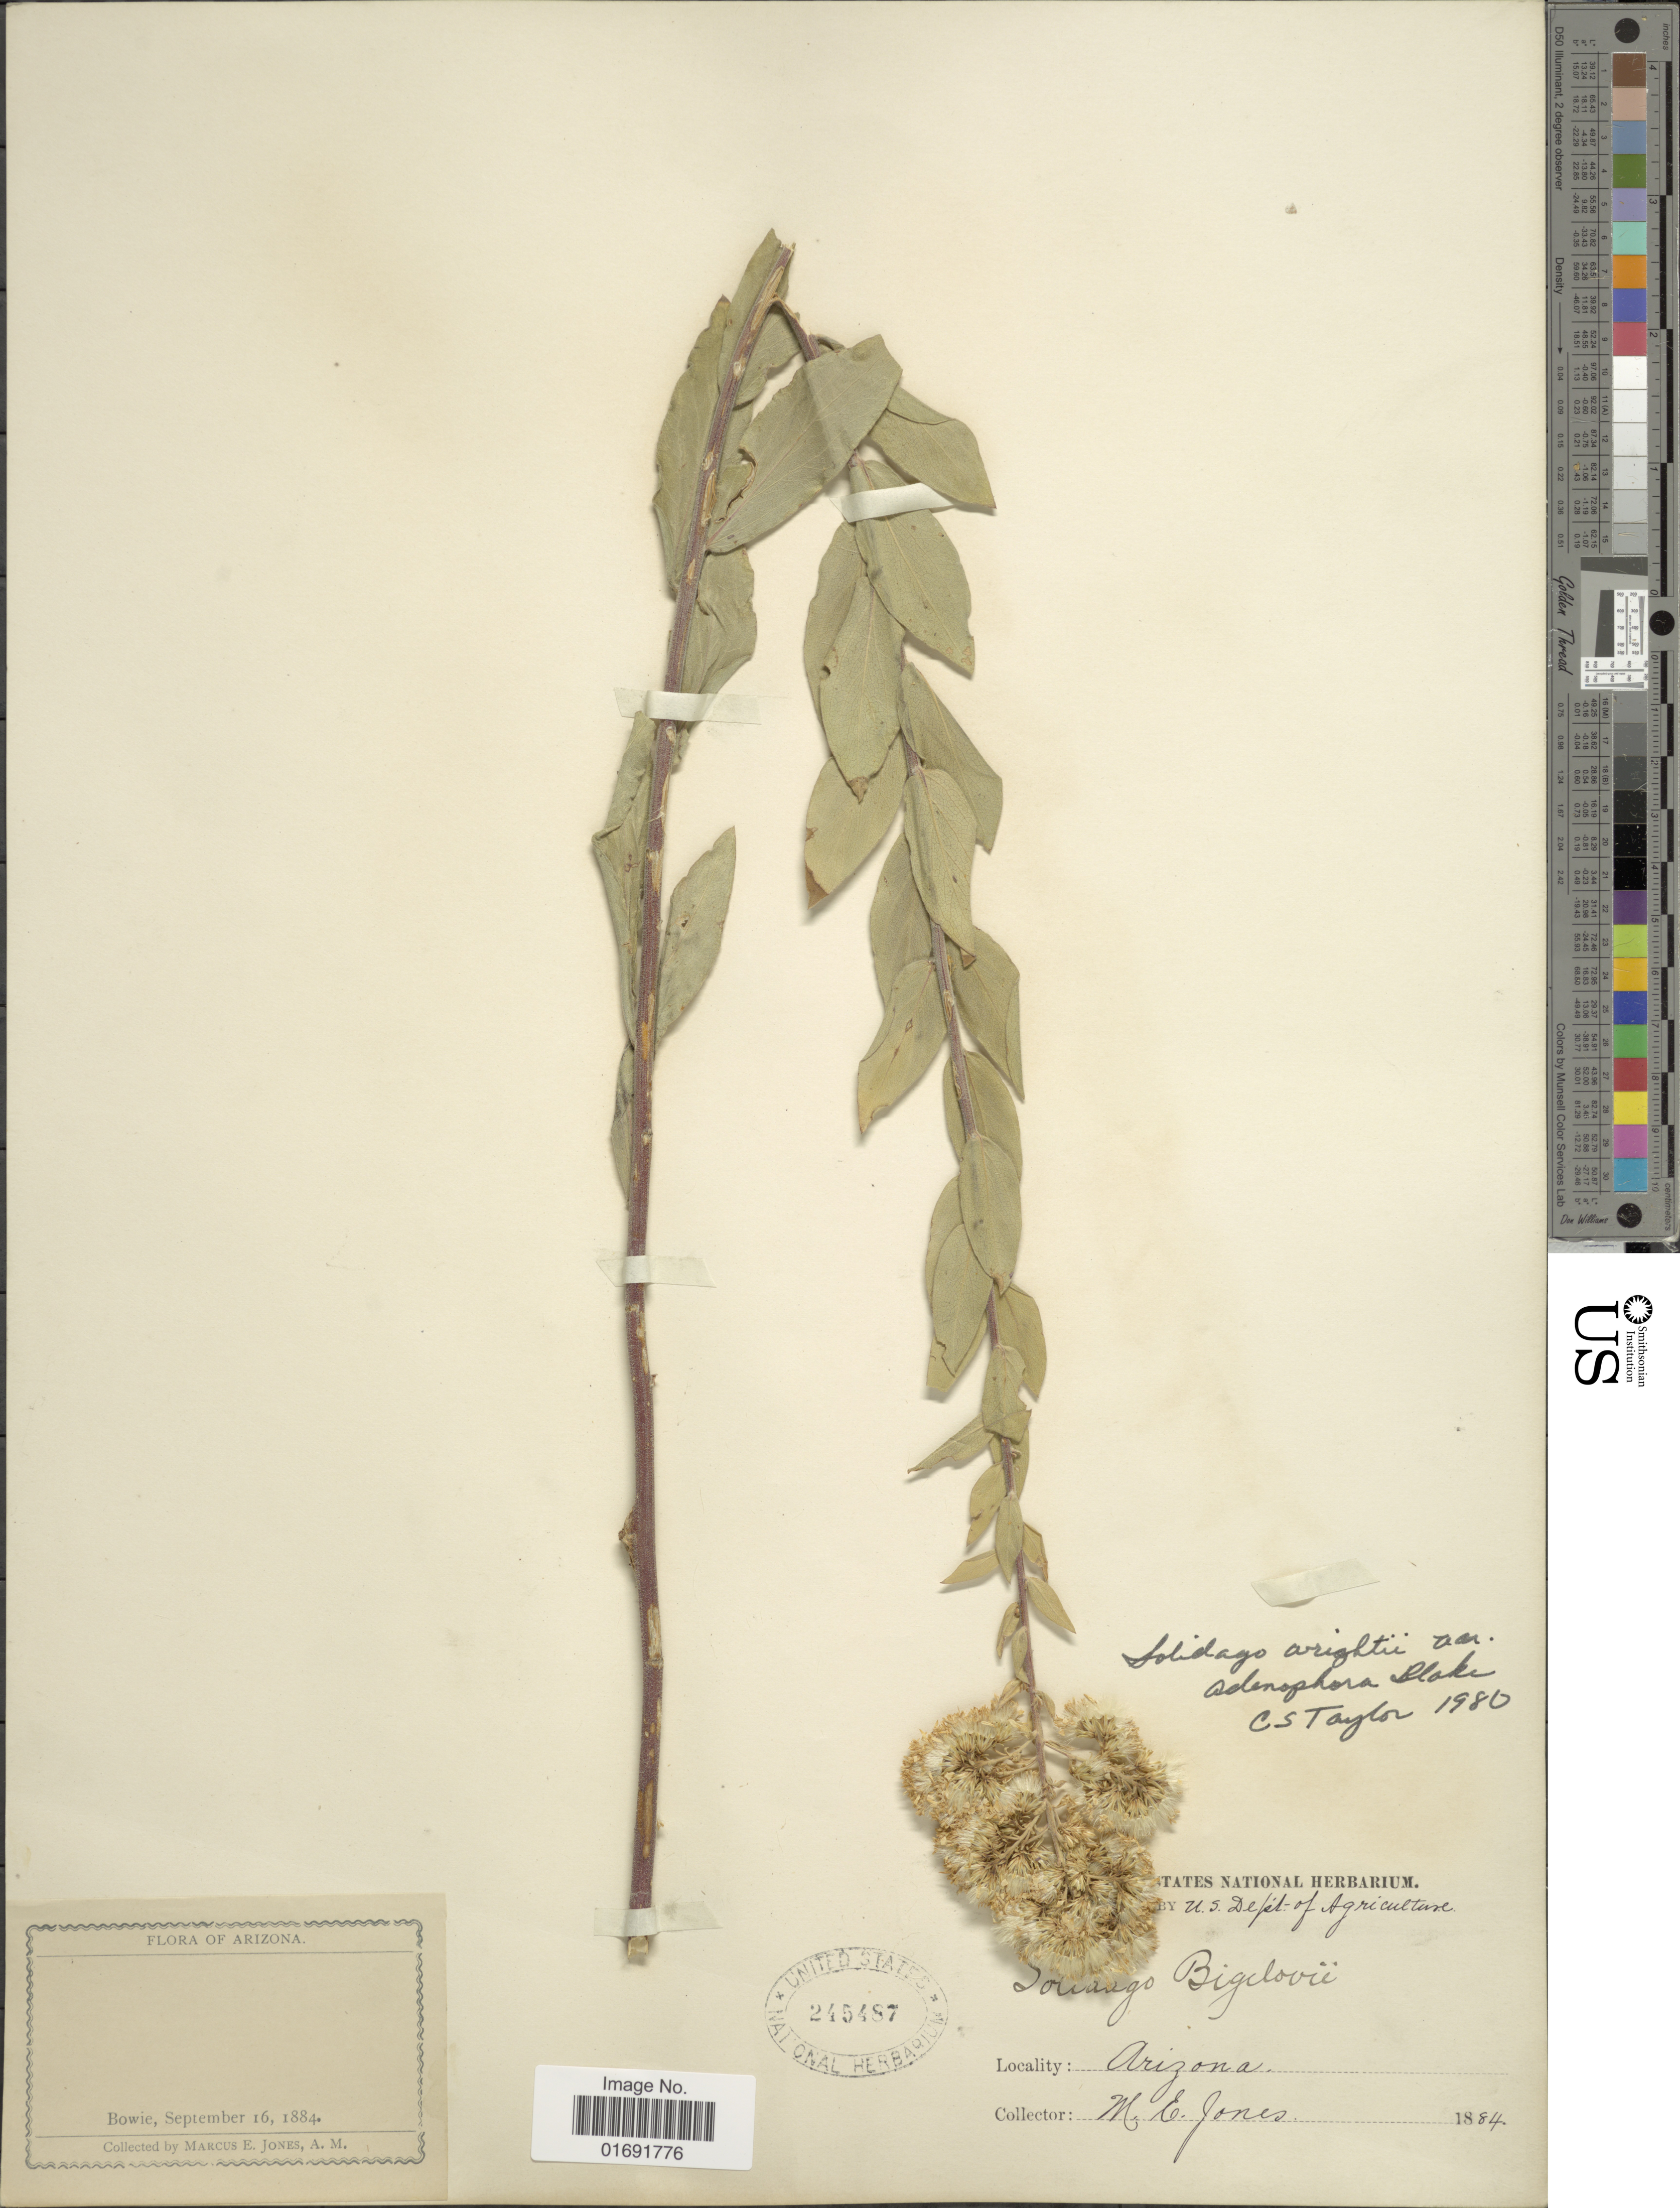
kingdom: Plantae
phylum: Tracheophyta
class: Magnoliopsida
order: Asterales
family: Asteraceae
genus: Solidago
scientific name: Solidago wrightii var. adenophora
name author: S.F. Blake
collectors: M. E. Jones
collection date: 1884-09-16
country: United States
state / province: Arizona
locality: Bowie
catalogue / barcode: US 245487